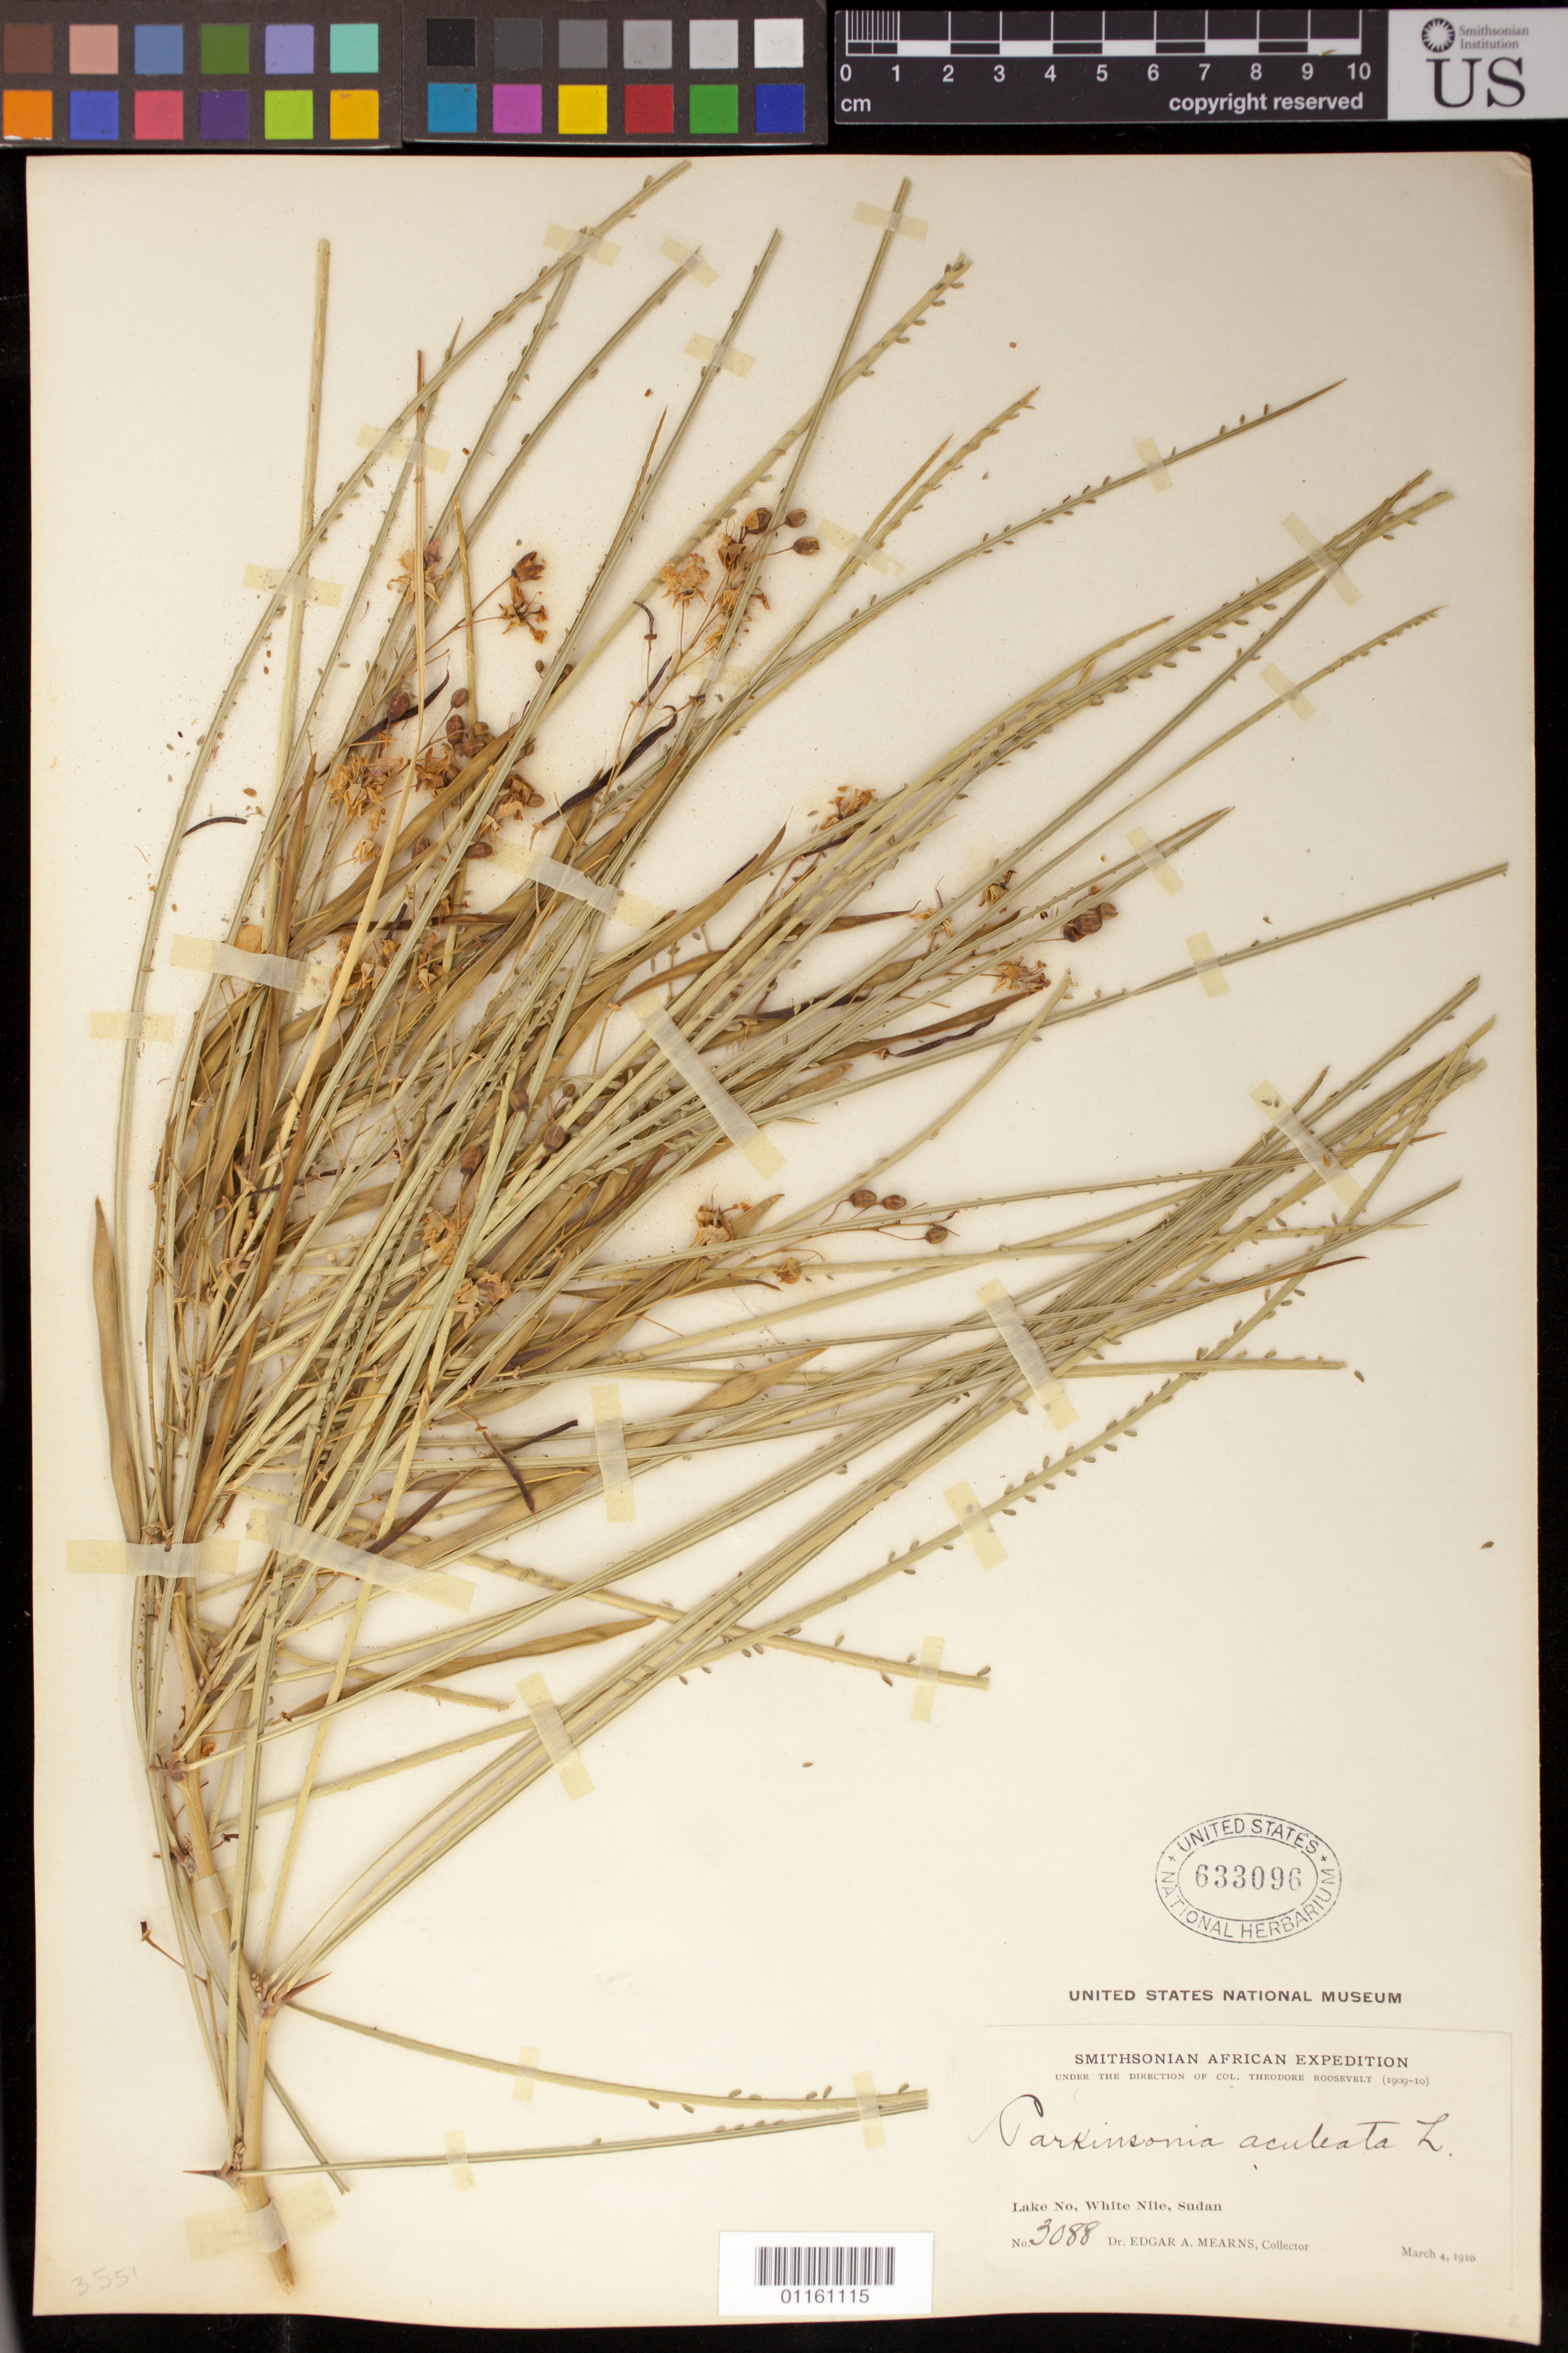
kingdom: Plantae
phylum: Tracheophyta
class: Magnoliopsida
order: Fabales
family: Fabaceae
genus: Parkinsonia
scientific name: Parkinsonia aculeata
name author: L.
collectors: E. A. Mearns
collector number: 3088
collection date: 1910-03-04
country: Sudan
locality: Lake No, White Nile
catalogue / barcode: US 633096